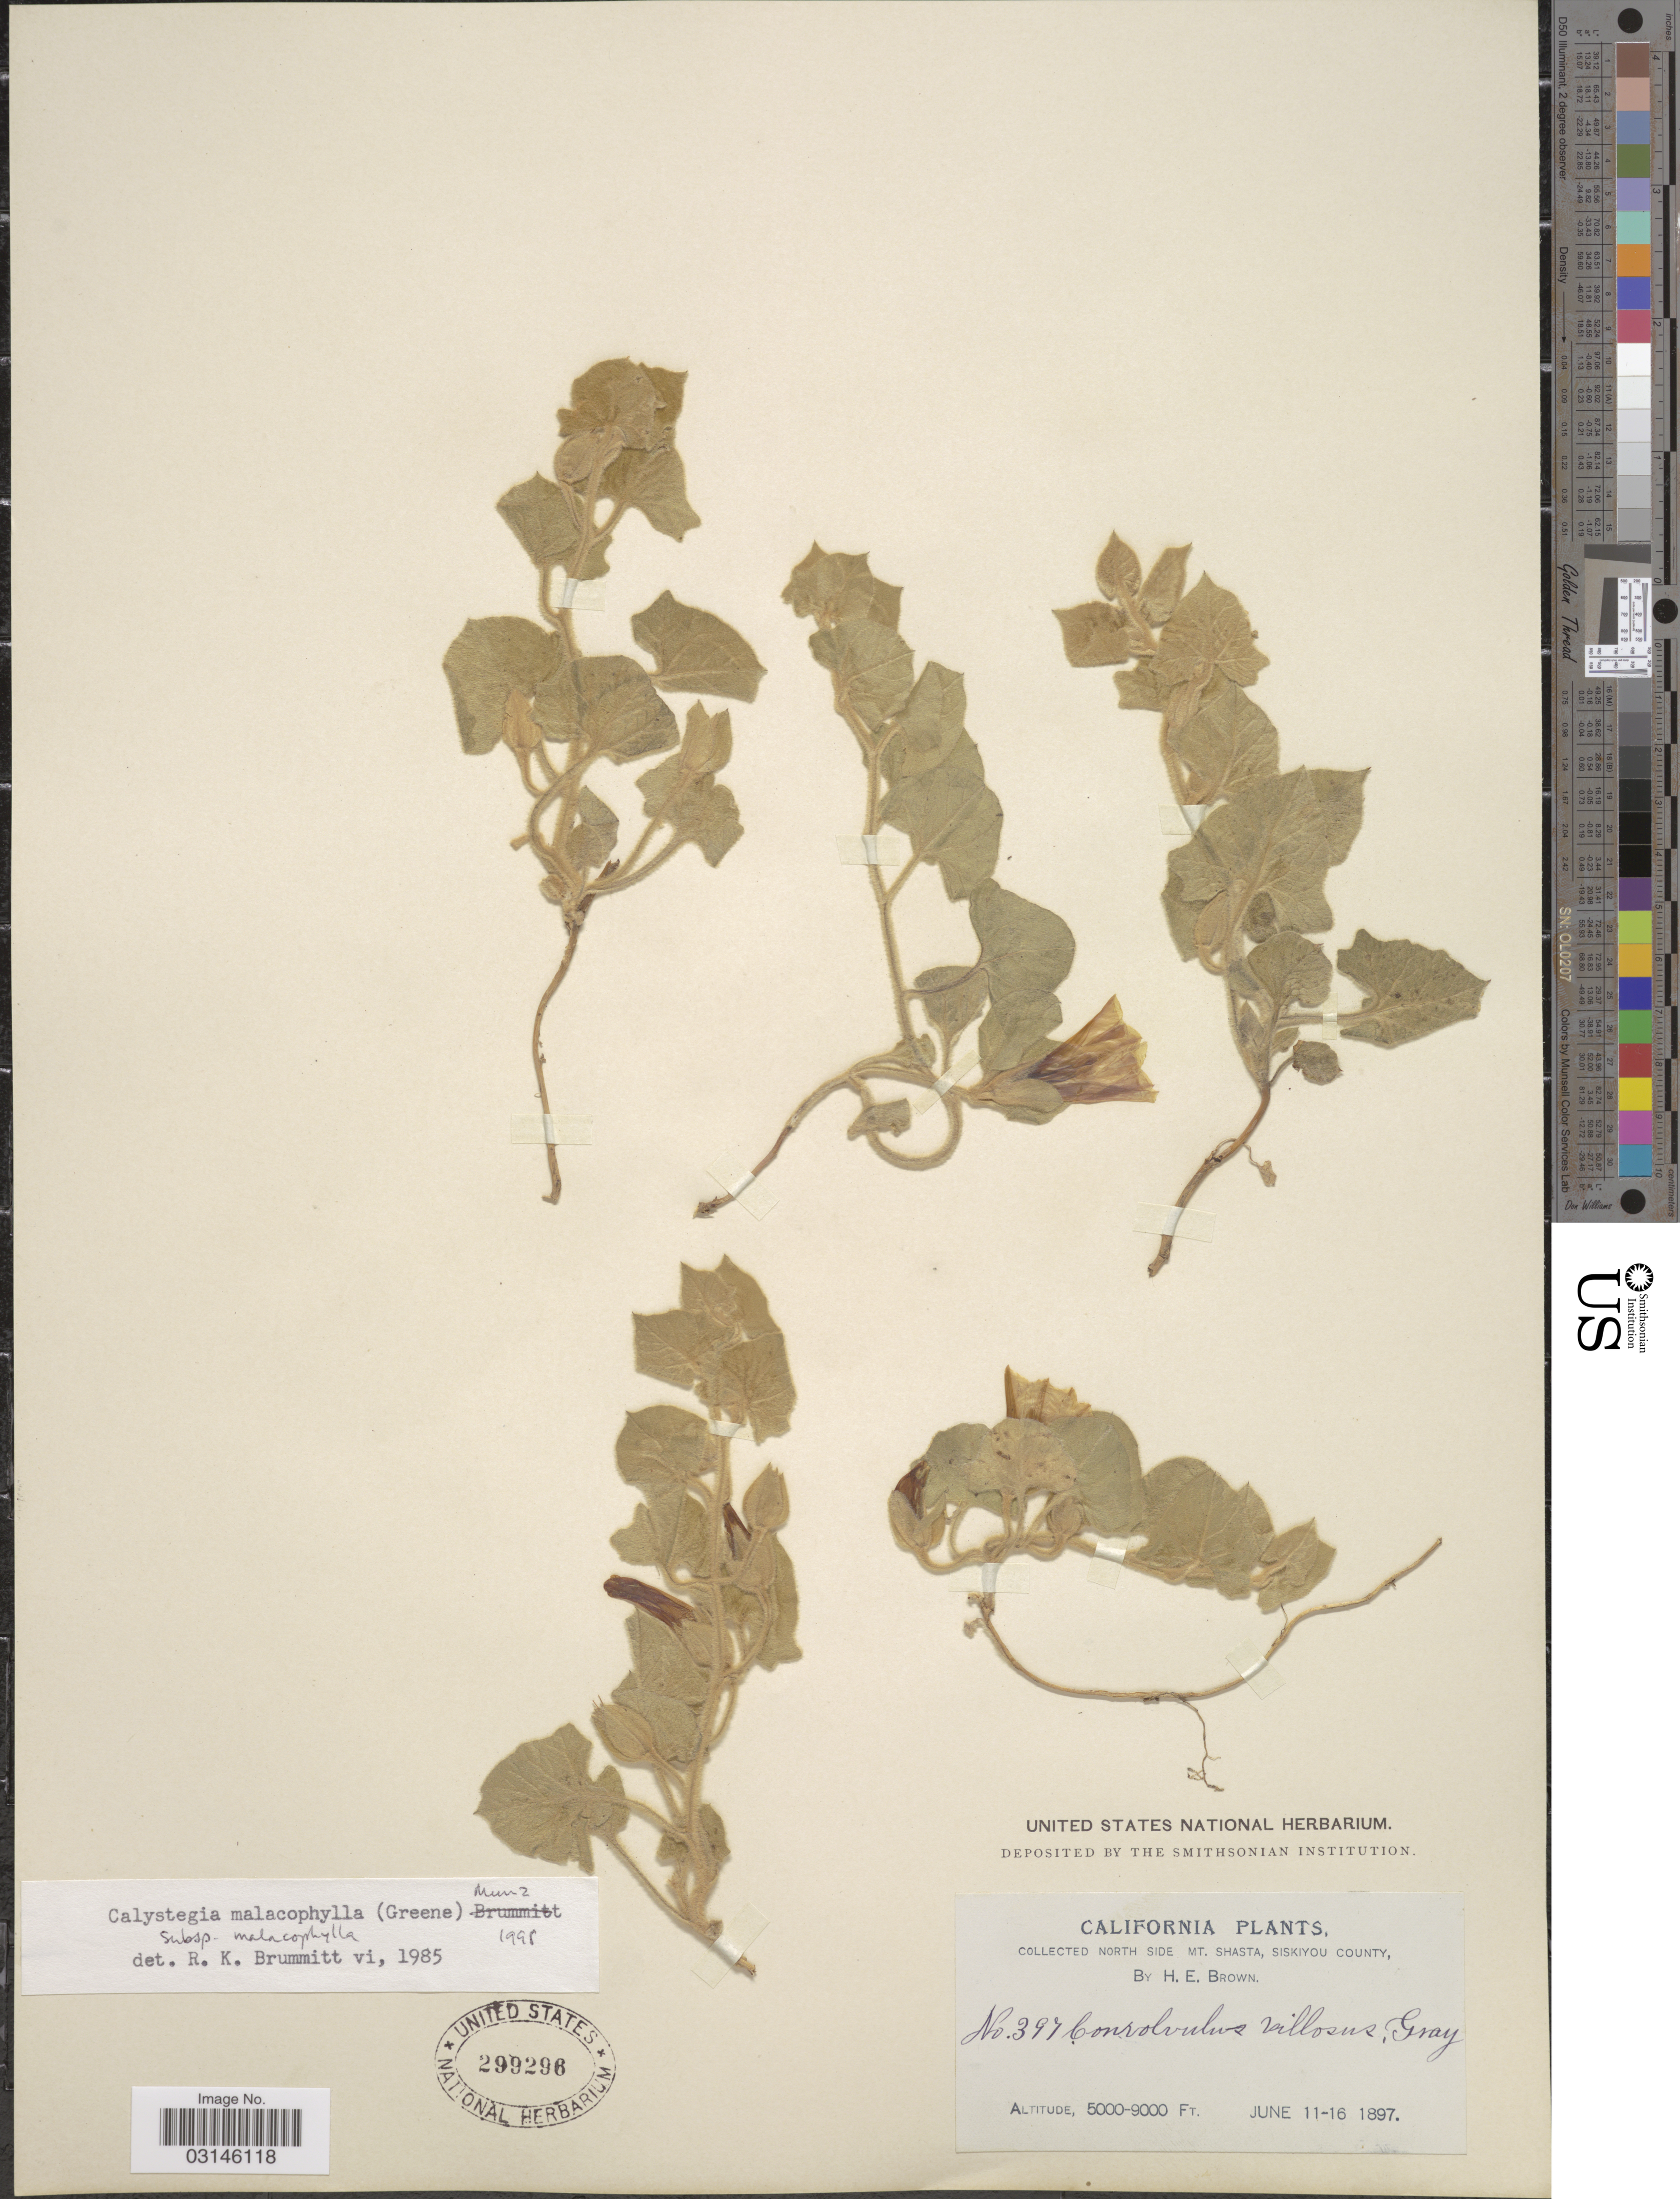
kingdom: Plantae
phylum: Tracheophyta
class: Magnoliopsida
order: Solanales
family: Convolvulaceae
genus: Calystegia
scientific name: Calystegia malacophylla subsp. malacophylla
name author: (Greene) Munz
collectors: H. E. Brown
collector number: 397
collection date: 1897-06-11/1897-06-16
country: United States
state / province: California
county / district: Siskiyou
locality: Collected North Side Mt. Shasta, Siskiyou County.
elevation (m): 1524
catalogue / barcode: US 299296